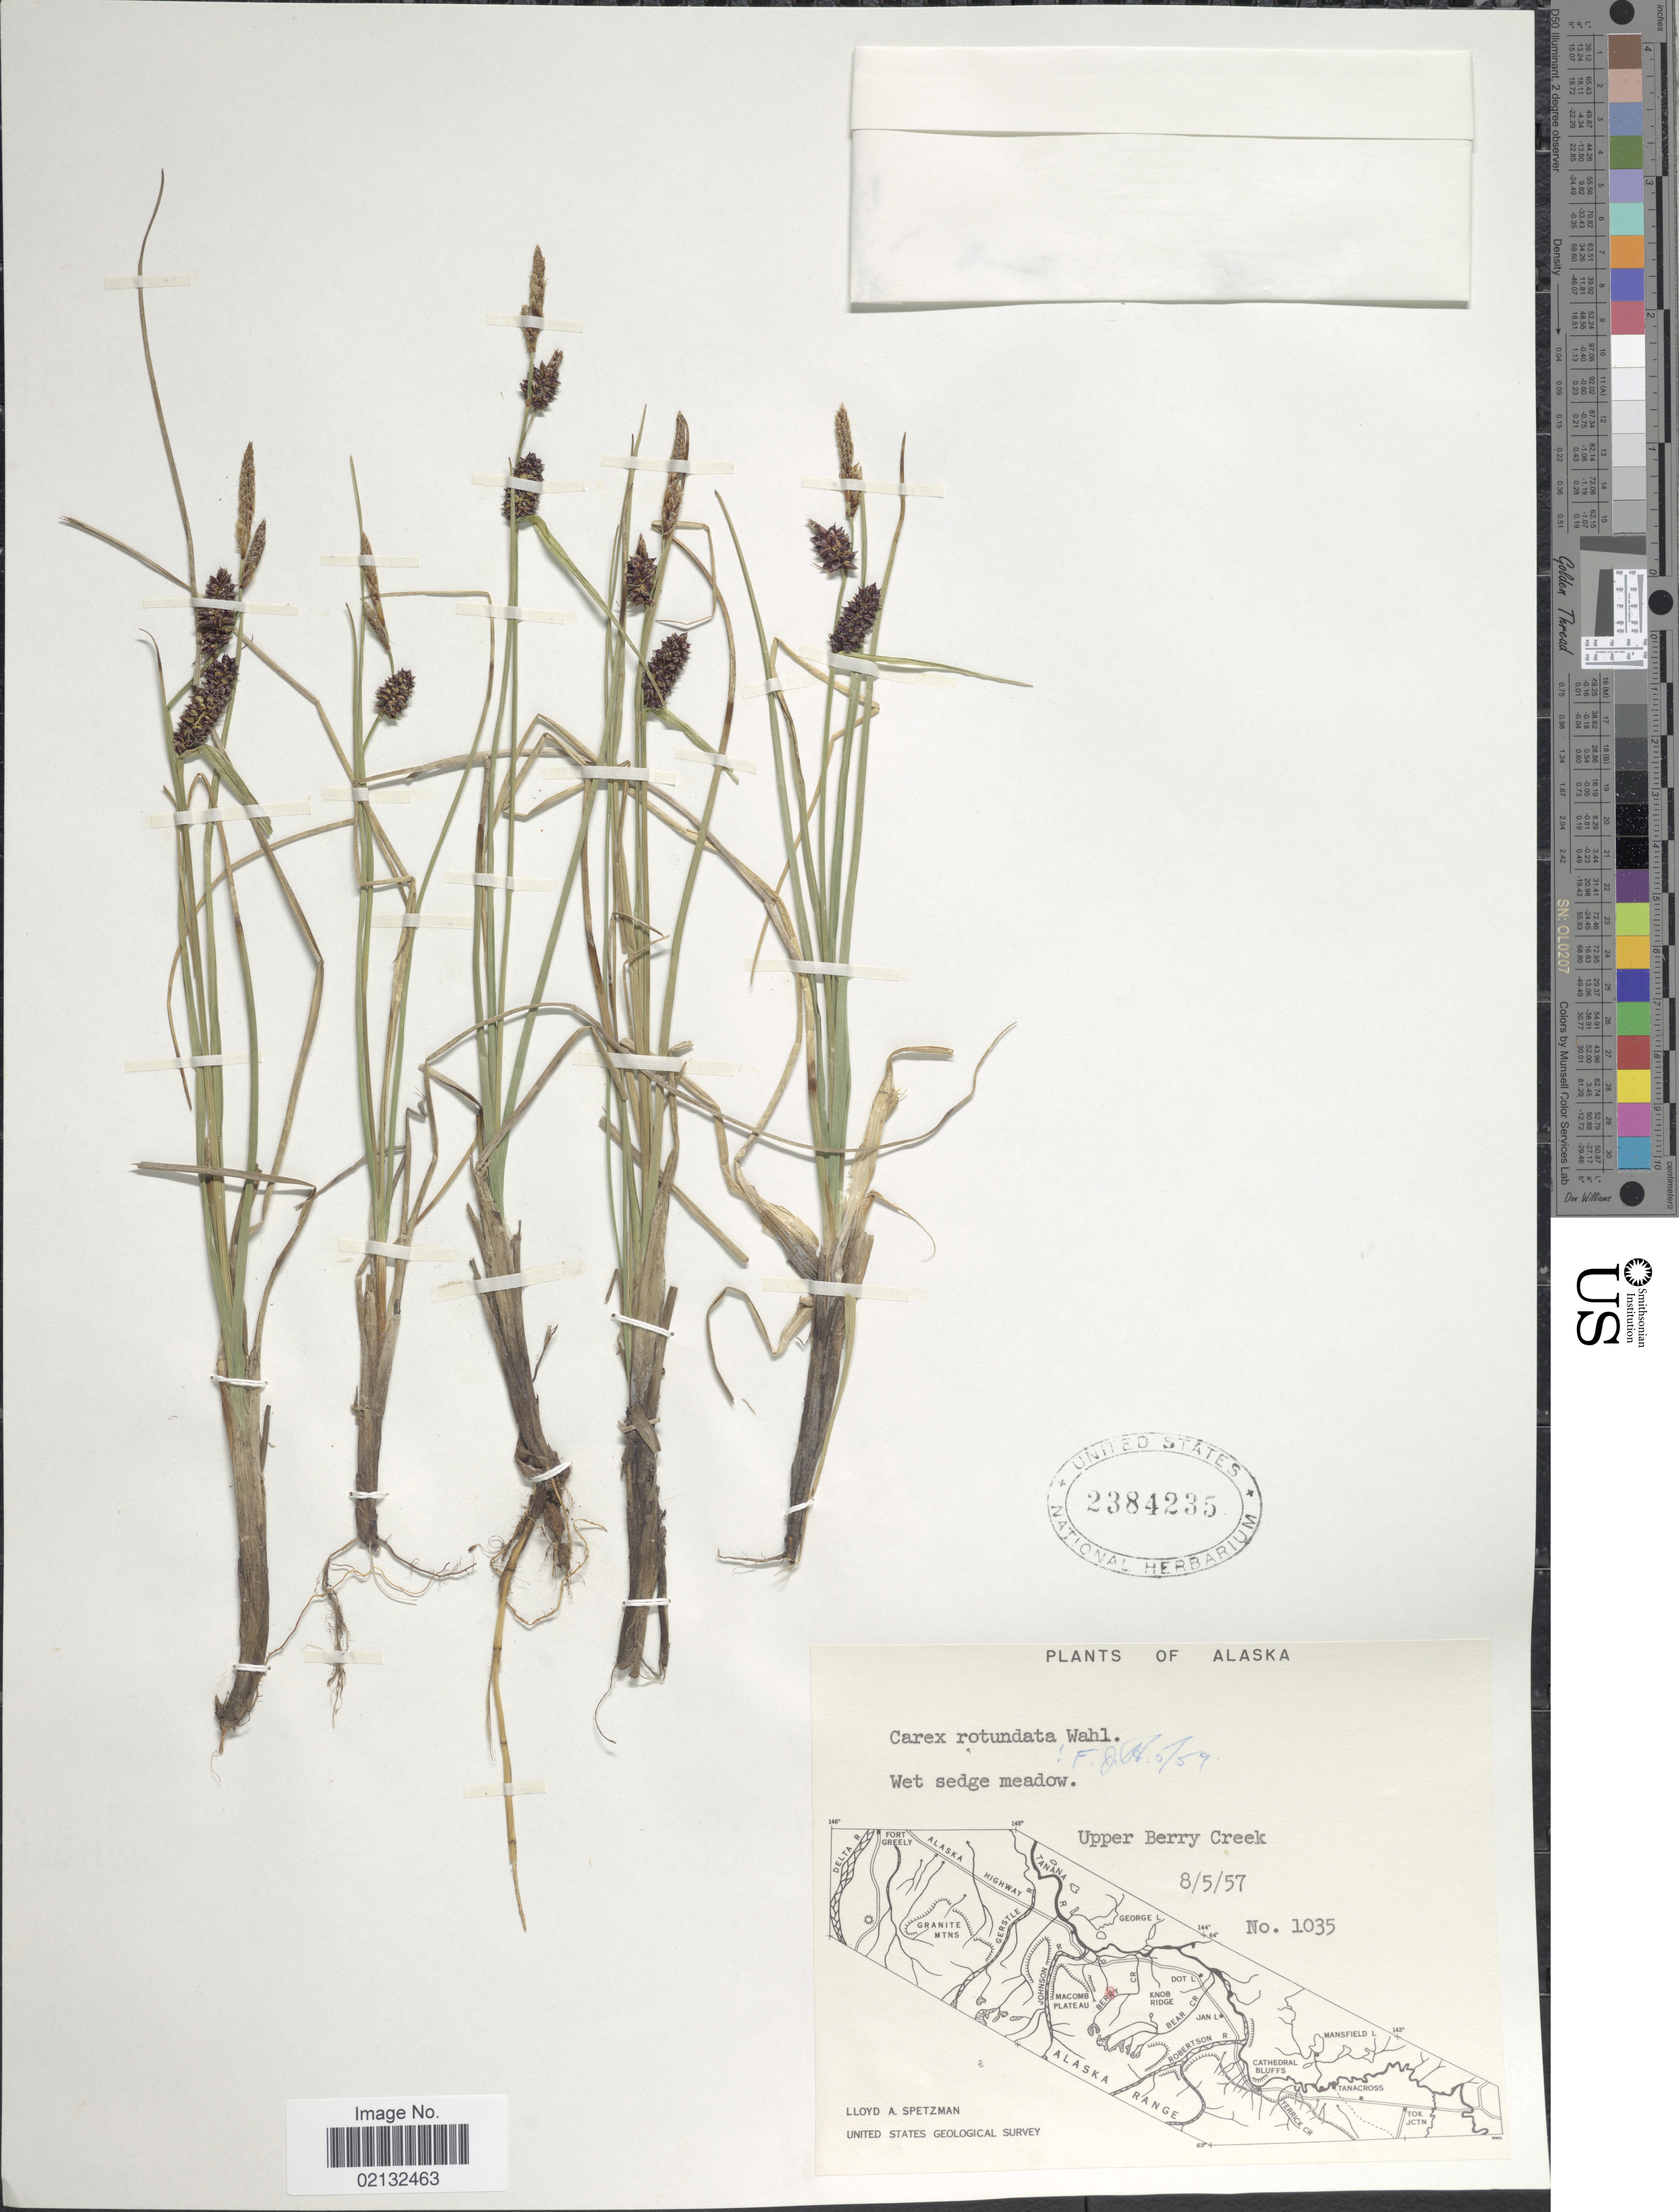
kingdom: Plantae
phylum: Tracheophyta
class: Liliopsida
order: Poales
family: Cyperaceae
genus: Carex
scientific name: Carex rotundata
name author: Wahlenb.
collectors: L. Spetzman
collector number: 1035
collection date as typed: Transcribed d/m/y: 5/8/57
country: United States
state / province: Alaska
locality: Upper Berry Creek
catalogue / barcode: US 2384235